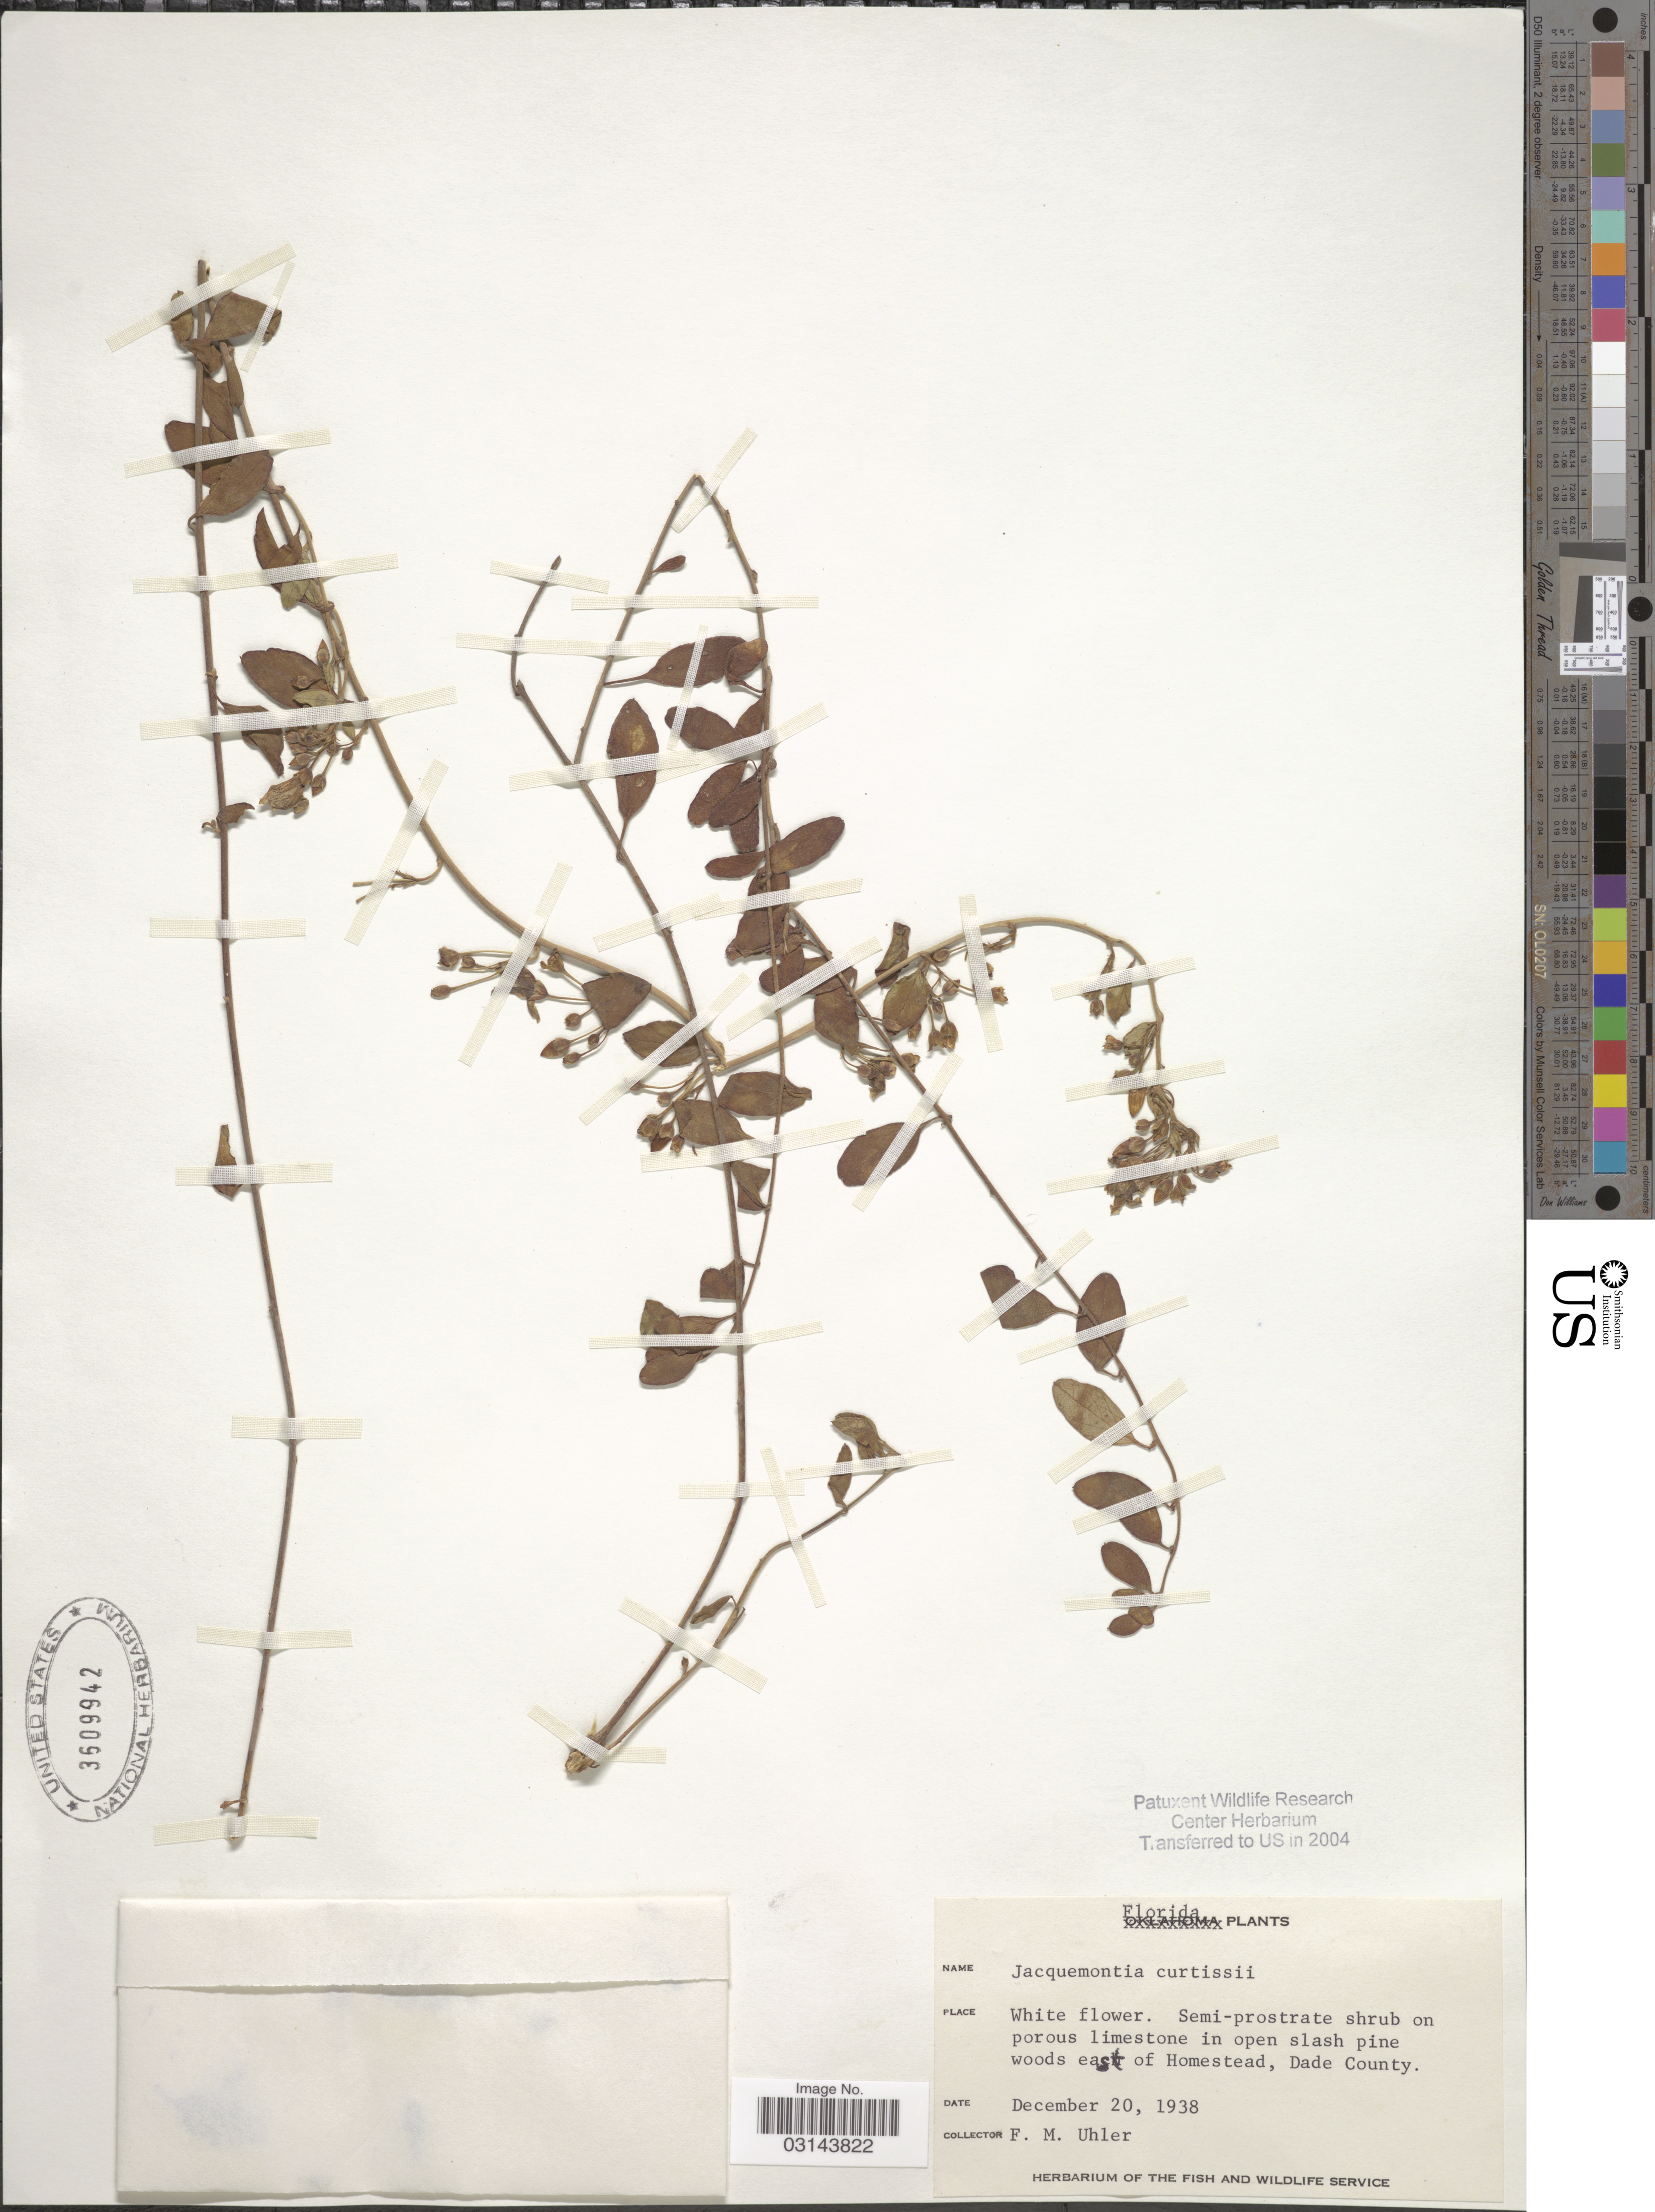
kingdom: Plantae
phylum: Tracheophyta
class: Magnoliopsida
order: Solanales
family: Convolvulaceae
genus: Jacquemontia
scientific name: Jacquemontia curtissii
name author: Peter ex Hallier f.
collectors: F. M. Uhler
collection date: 1938-12-20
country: United States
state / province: Florida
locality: East of Homestead, Dade County.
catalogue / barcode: US 3609942